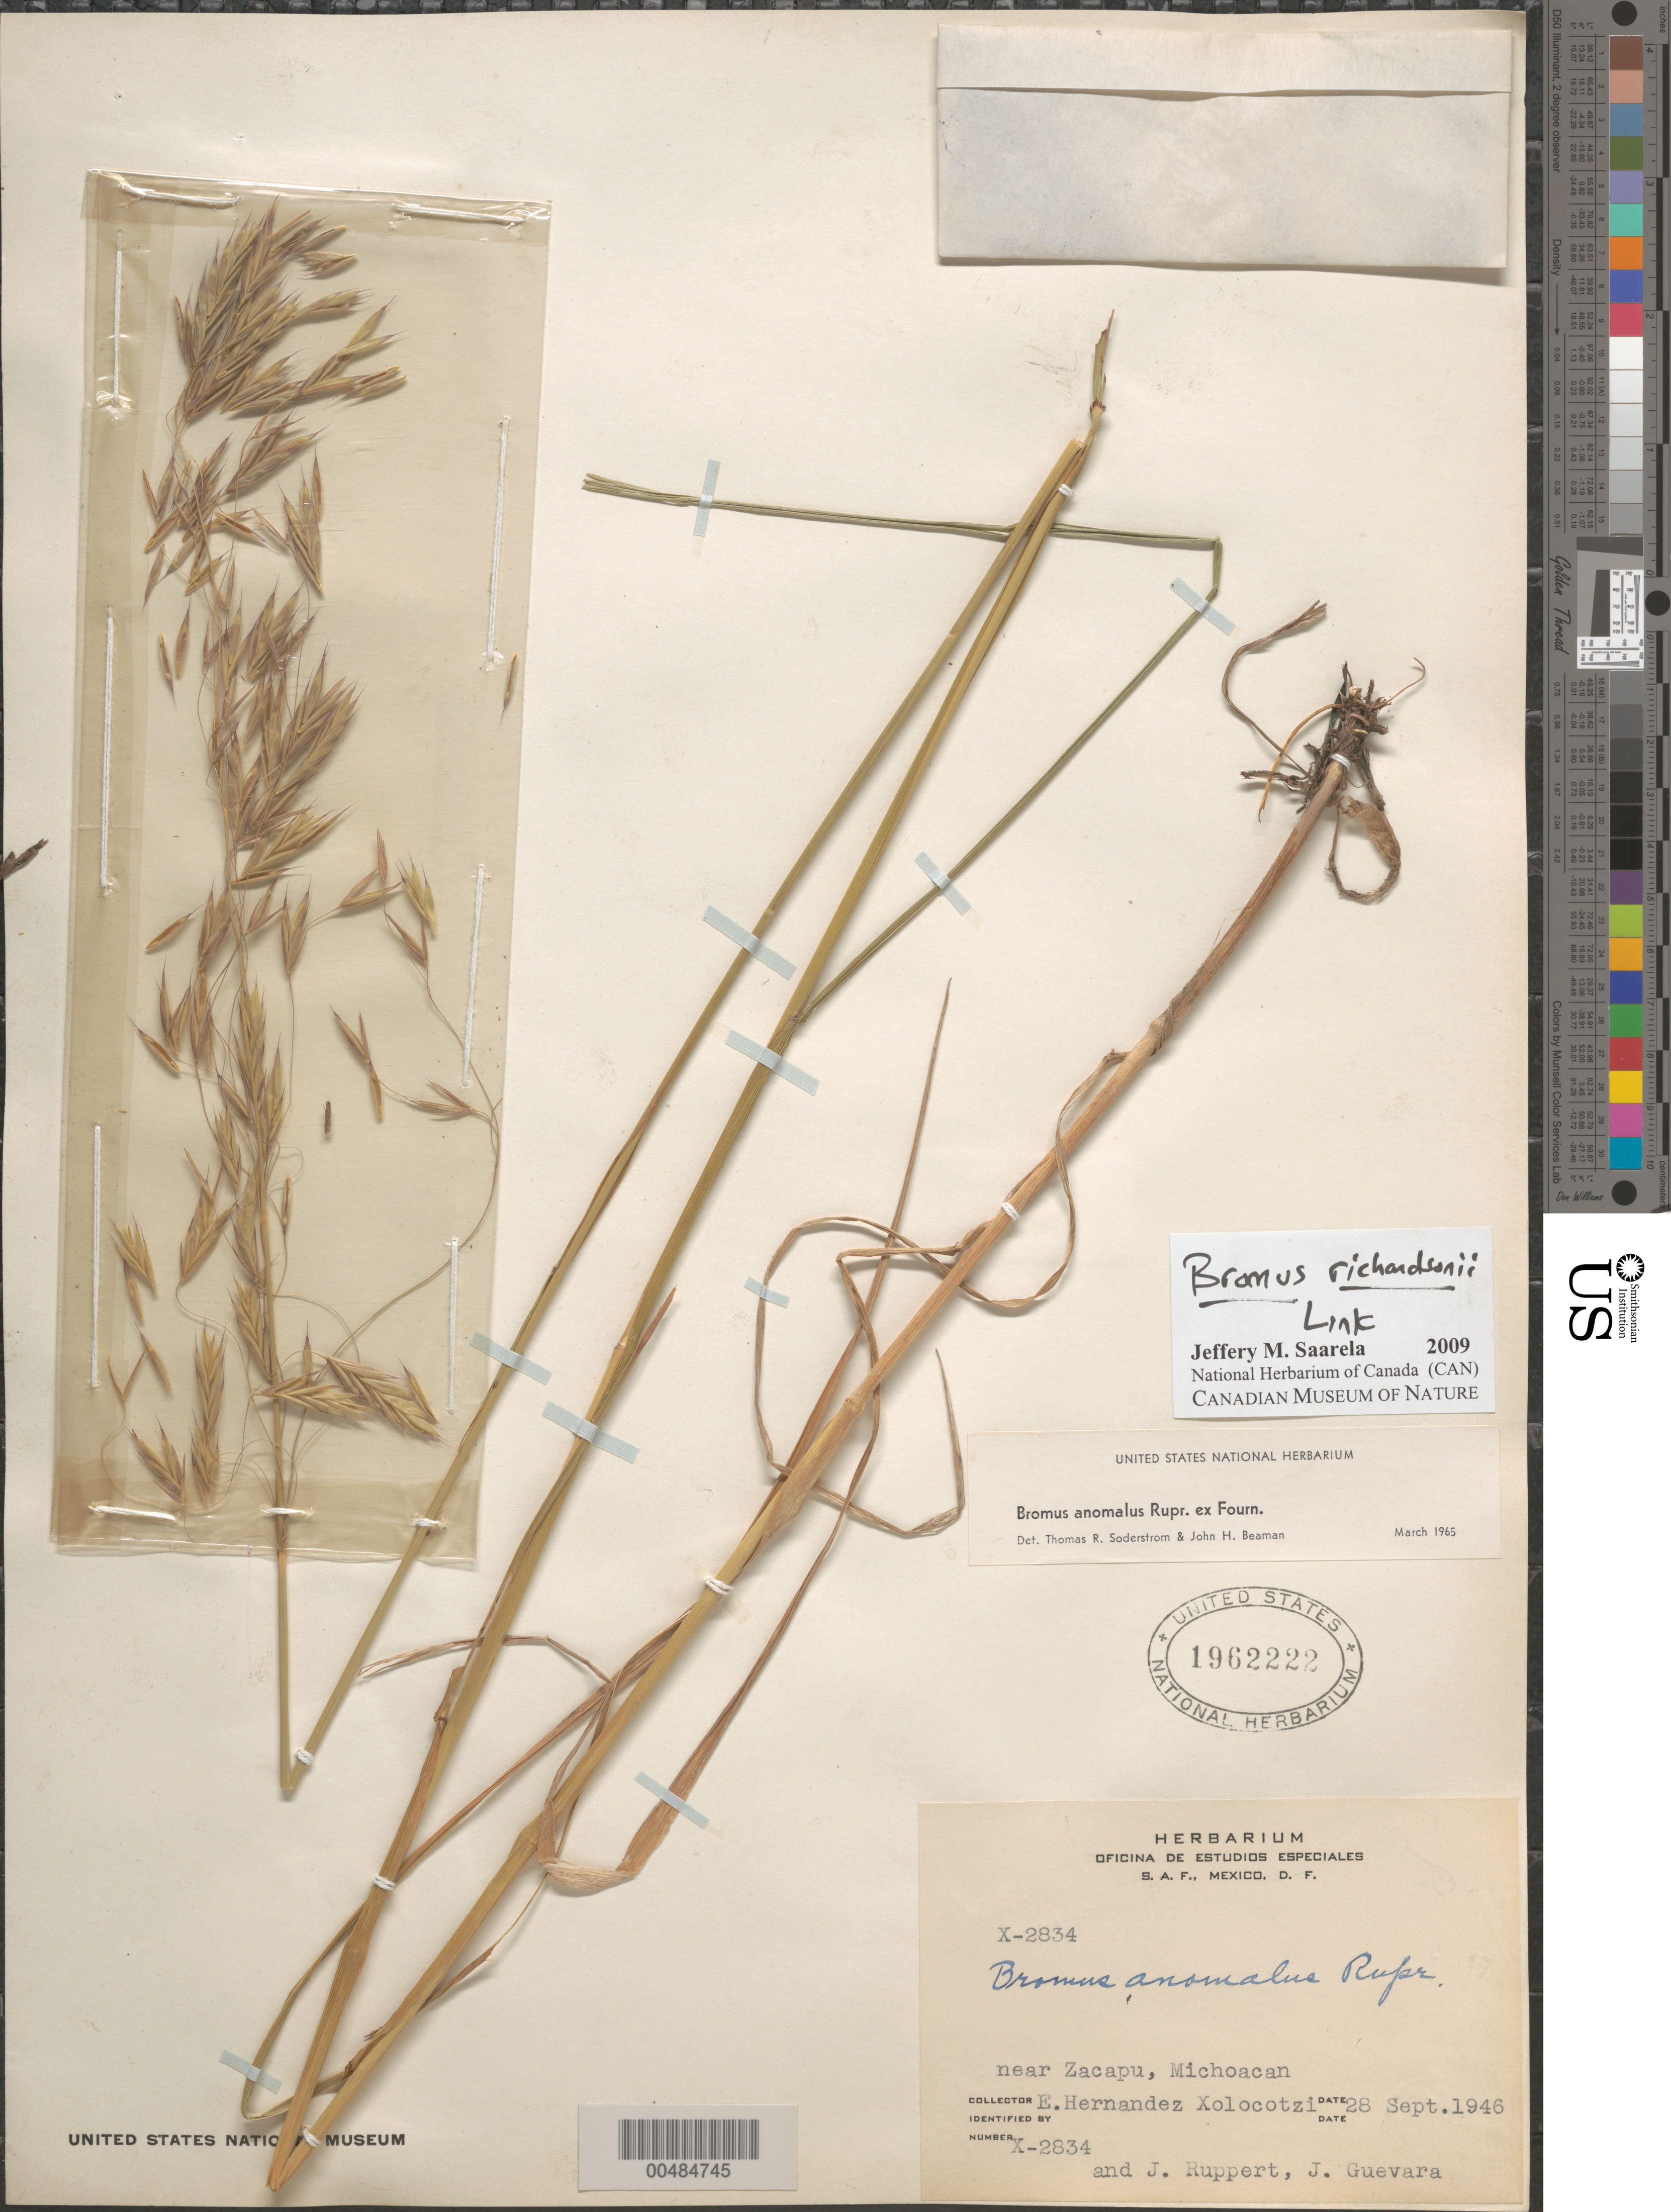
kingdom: Plantae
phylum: Tracheophyta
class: Liliopsida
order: Poales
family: Poaceae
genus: Bromus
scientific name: Bromus richardsonii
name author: Link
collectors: E. I. Hernández-X., J. Ruppert & J. Guevara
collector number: X-2834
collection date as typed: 28 Sep 1946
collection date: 1946-09-28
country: Mexico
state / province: Michoacán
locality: Near Zacapu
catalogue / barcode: US 1962222